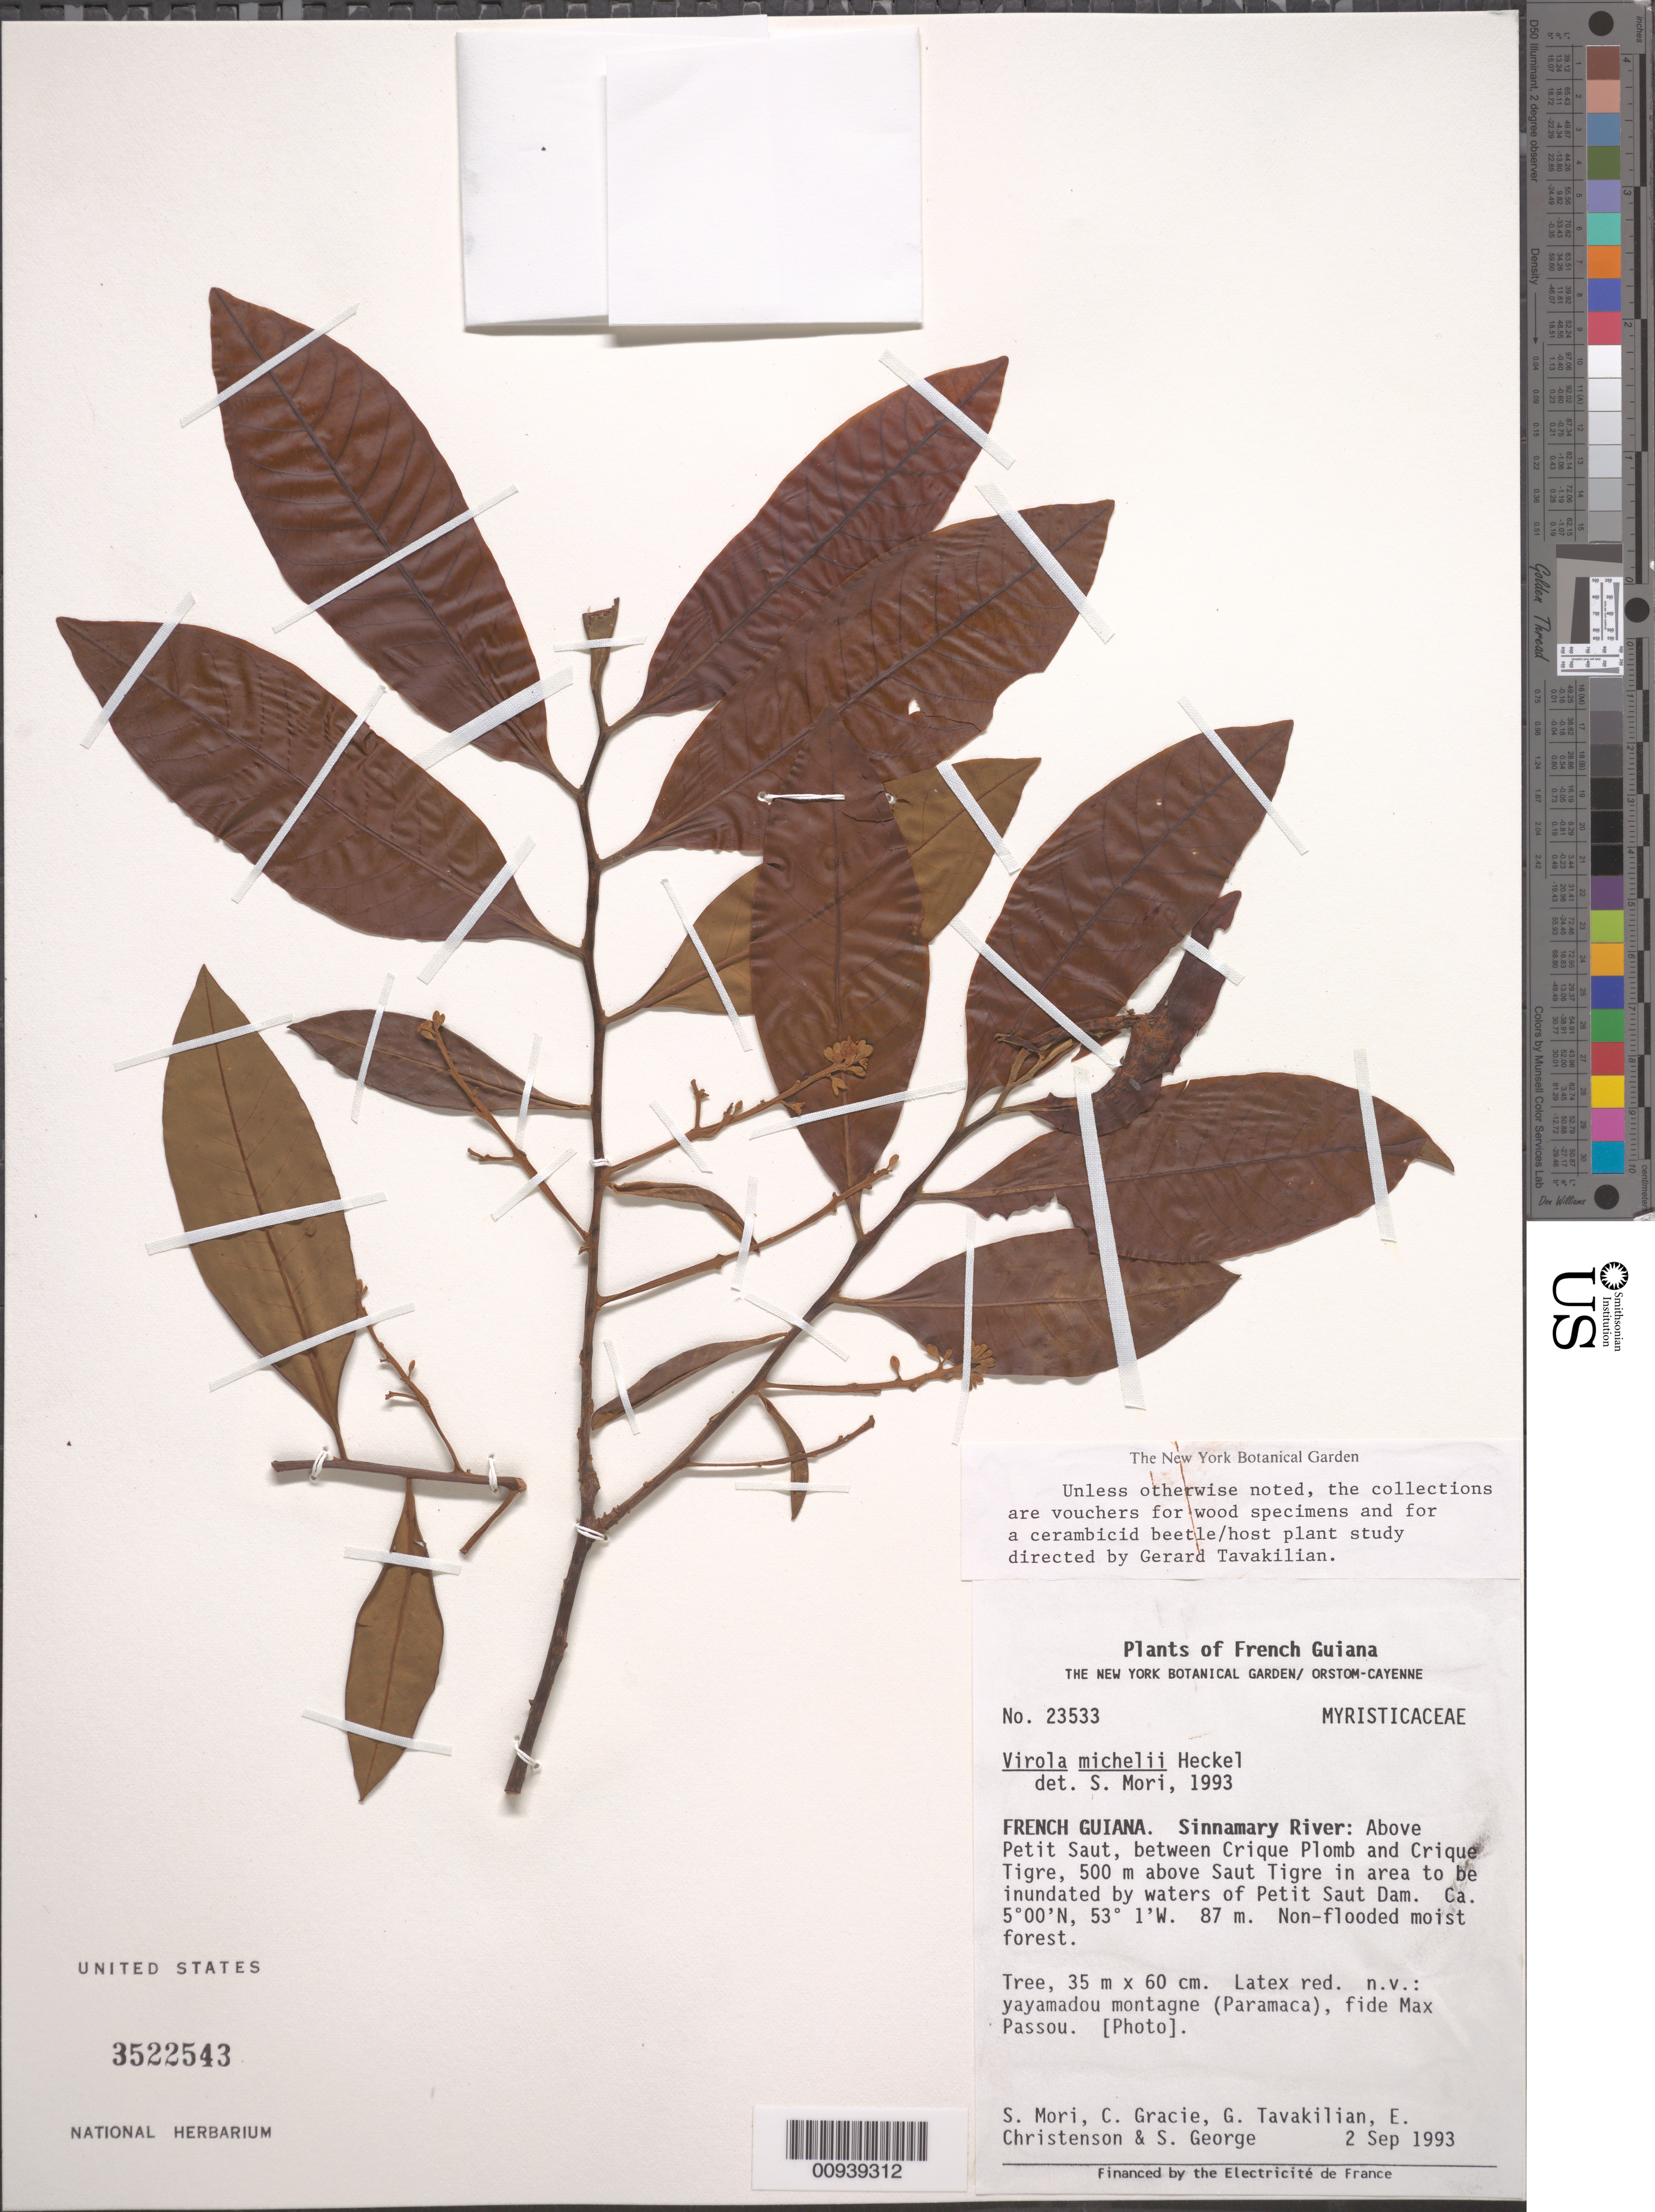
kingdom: Plantae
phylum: Tracheophyta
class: Magnoliopsida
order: Magnoliales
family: Myristicaceae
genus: Virola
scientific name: Virola michelii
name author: Heckel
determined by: Mori, Scott A.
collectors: S. Mori, C. A. Gracie, G. Tavakilian, E. Christenson & S. George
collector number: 23533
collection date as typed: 2-Sep-93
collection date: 1993-09-02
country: French Guiana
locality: Sinnamary River, above Petit Saut, between Crique Plomb and Crique Tigre, 500 m above Saut Tigre in area to be inundated by waters of Petit Saut Dam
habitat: Non-flooded moist forest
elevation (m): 87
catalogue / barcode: US 3522543